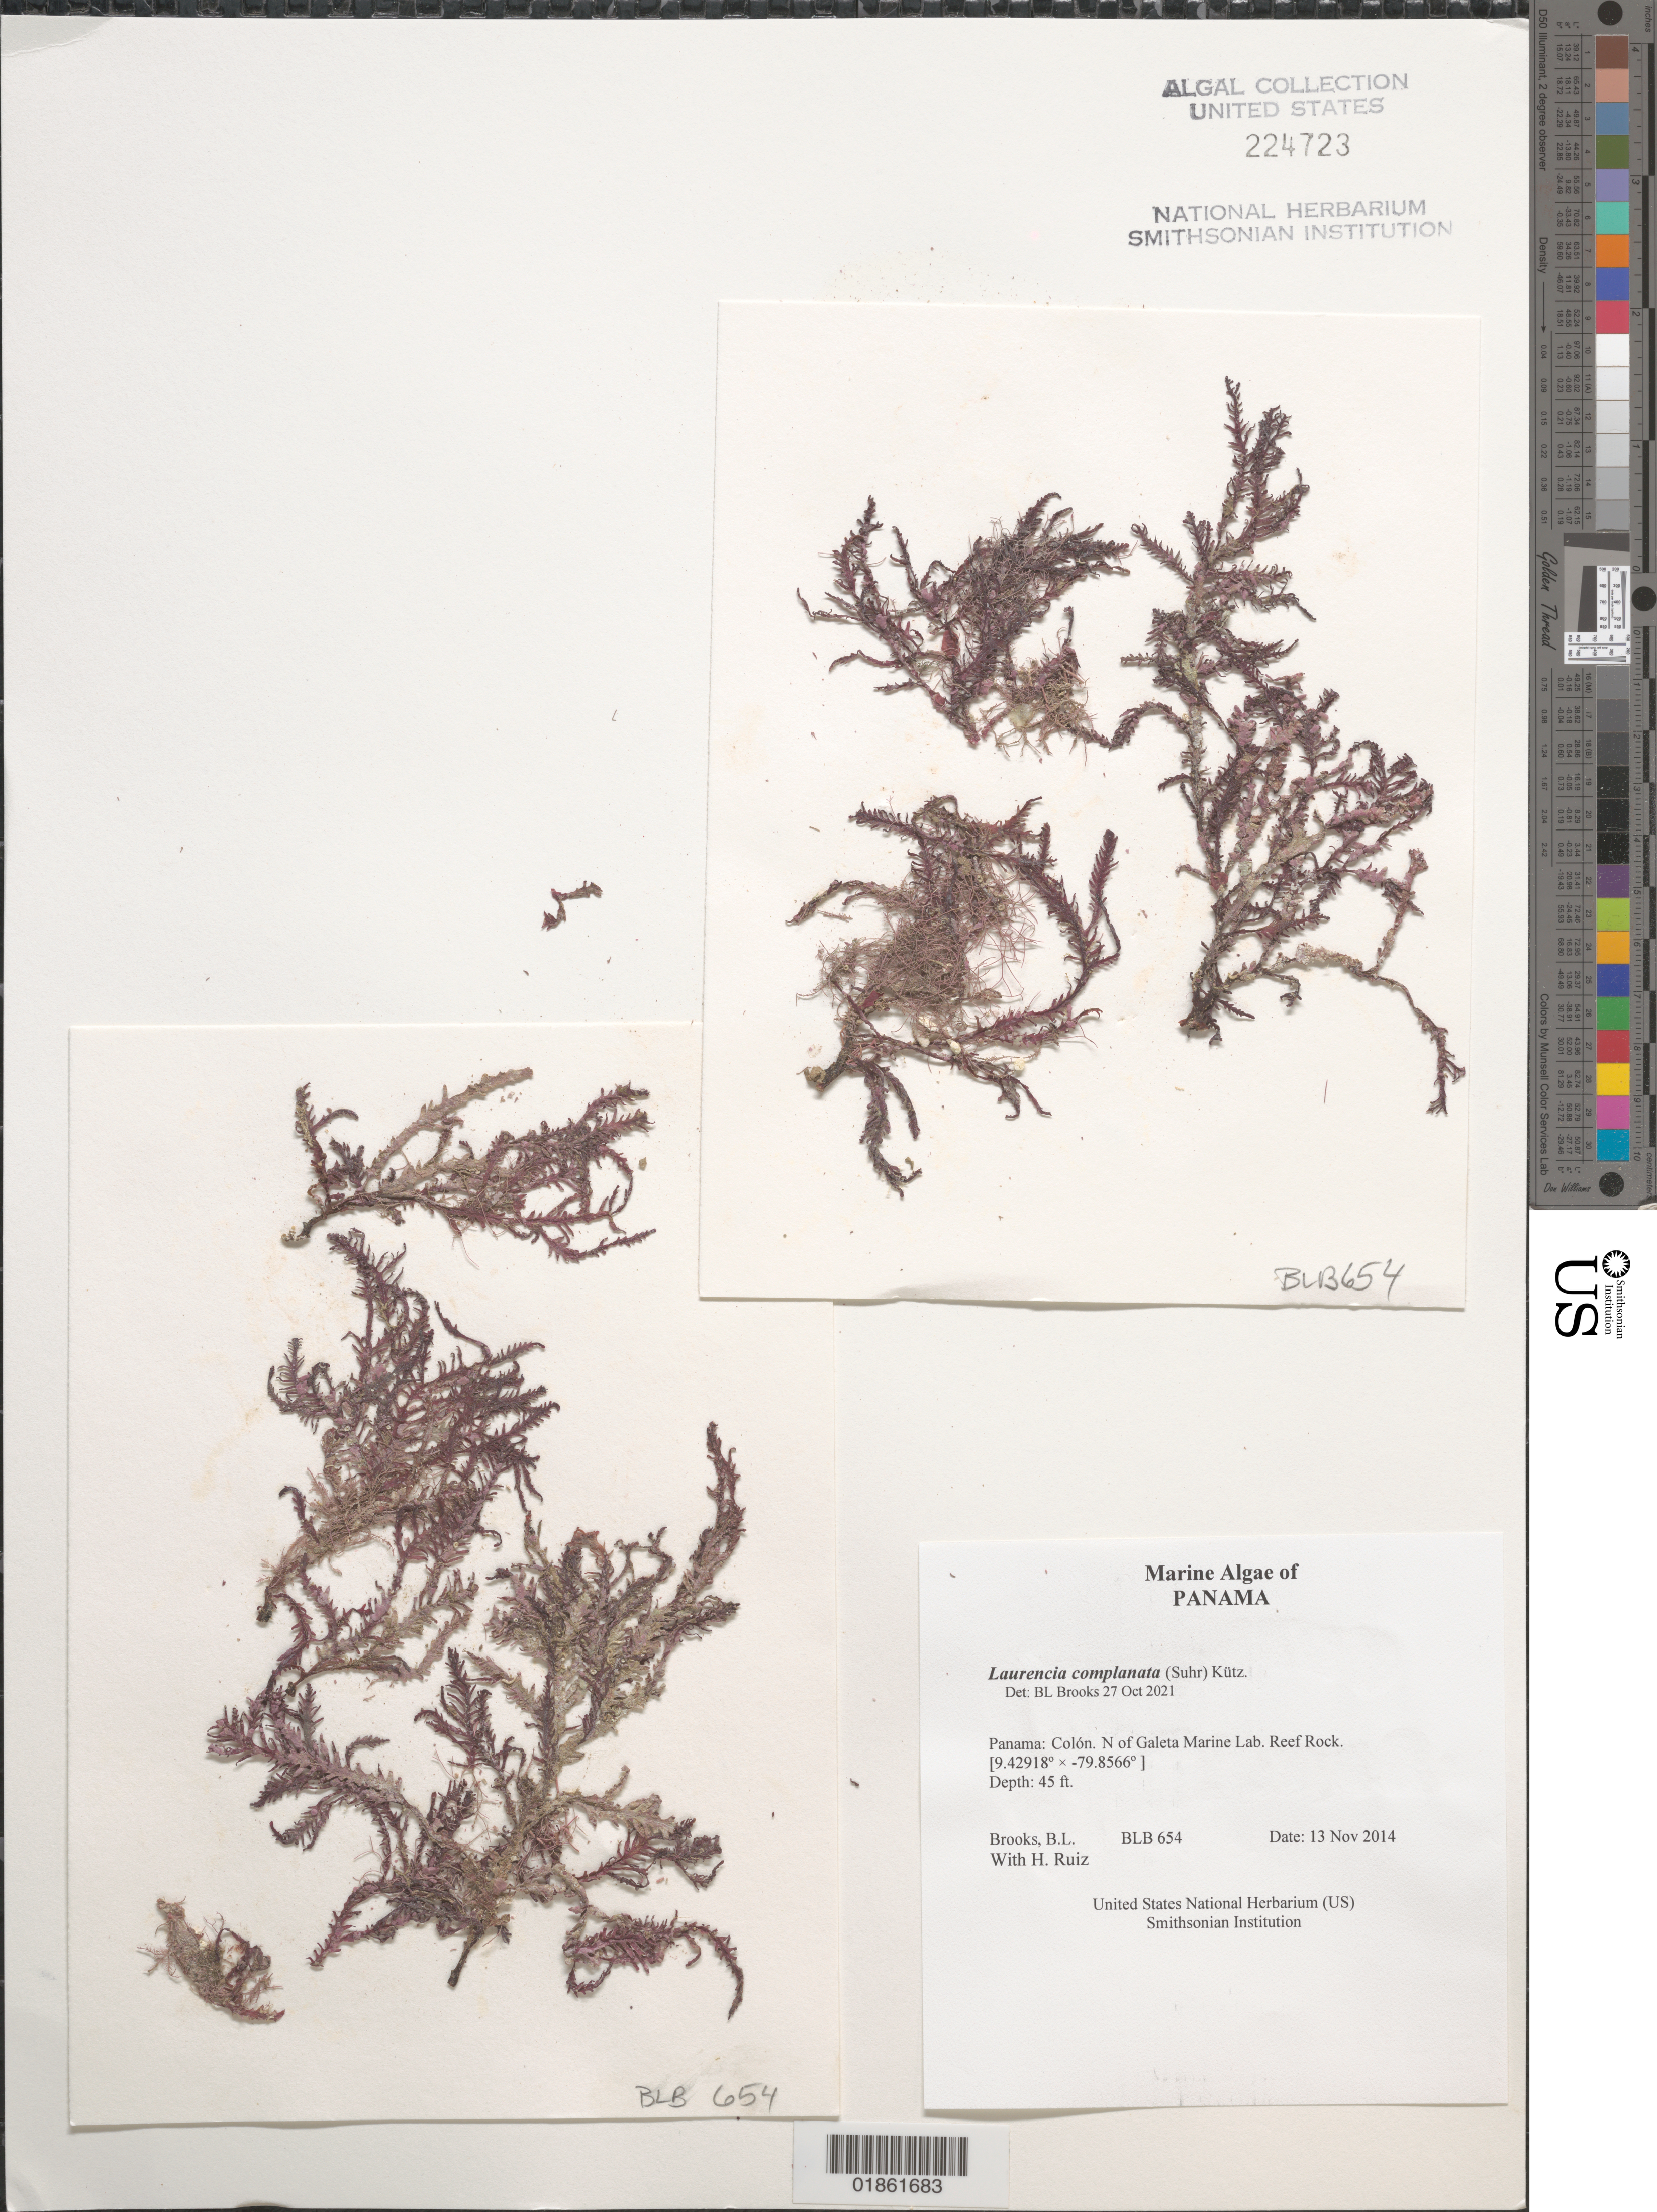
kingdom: Plantae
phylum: Rhodophyta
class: Florideophyceae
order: Ceramiales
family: Rhodomelaceae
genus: Laurencia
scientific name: Laurencia complanata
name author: (Suhr) Kütz.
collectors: B. Brooks & H. Ruiz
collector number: BLB654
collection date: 2014-11-13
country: Panama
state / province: Colón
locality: N of Galeta Marine Lab. Reef Rock.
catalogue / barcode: US 224723